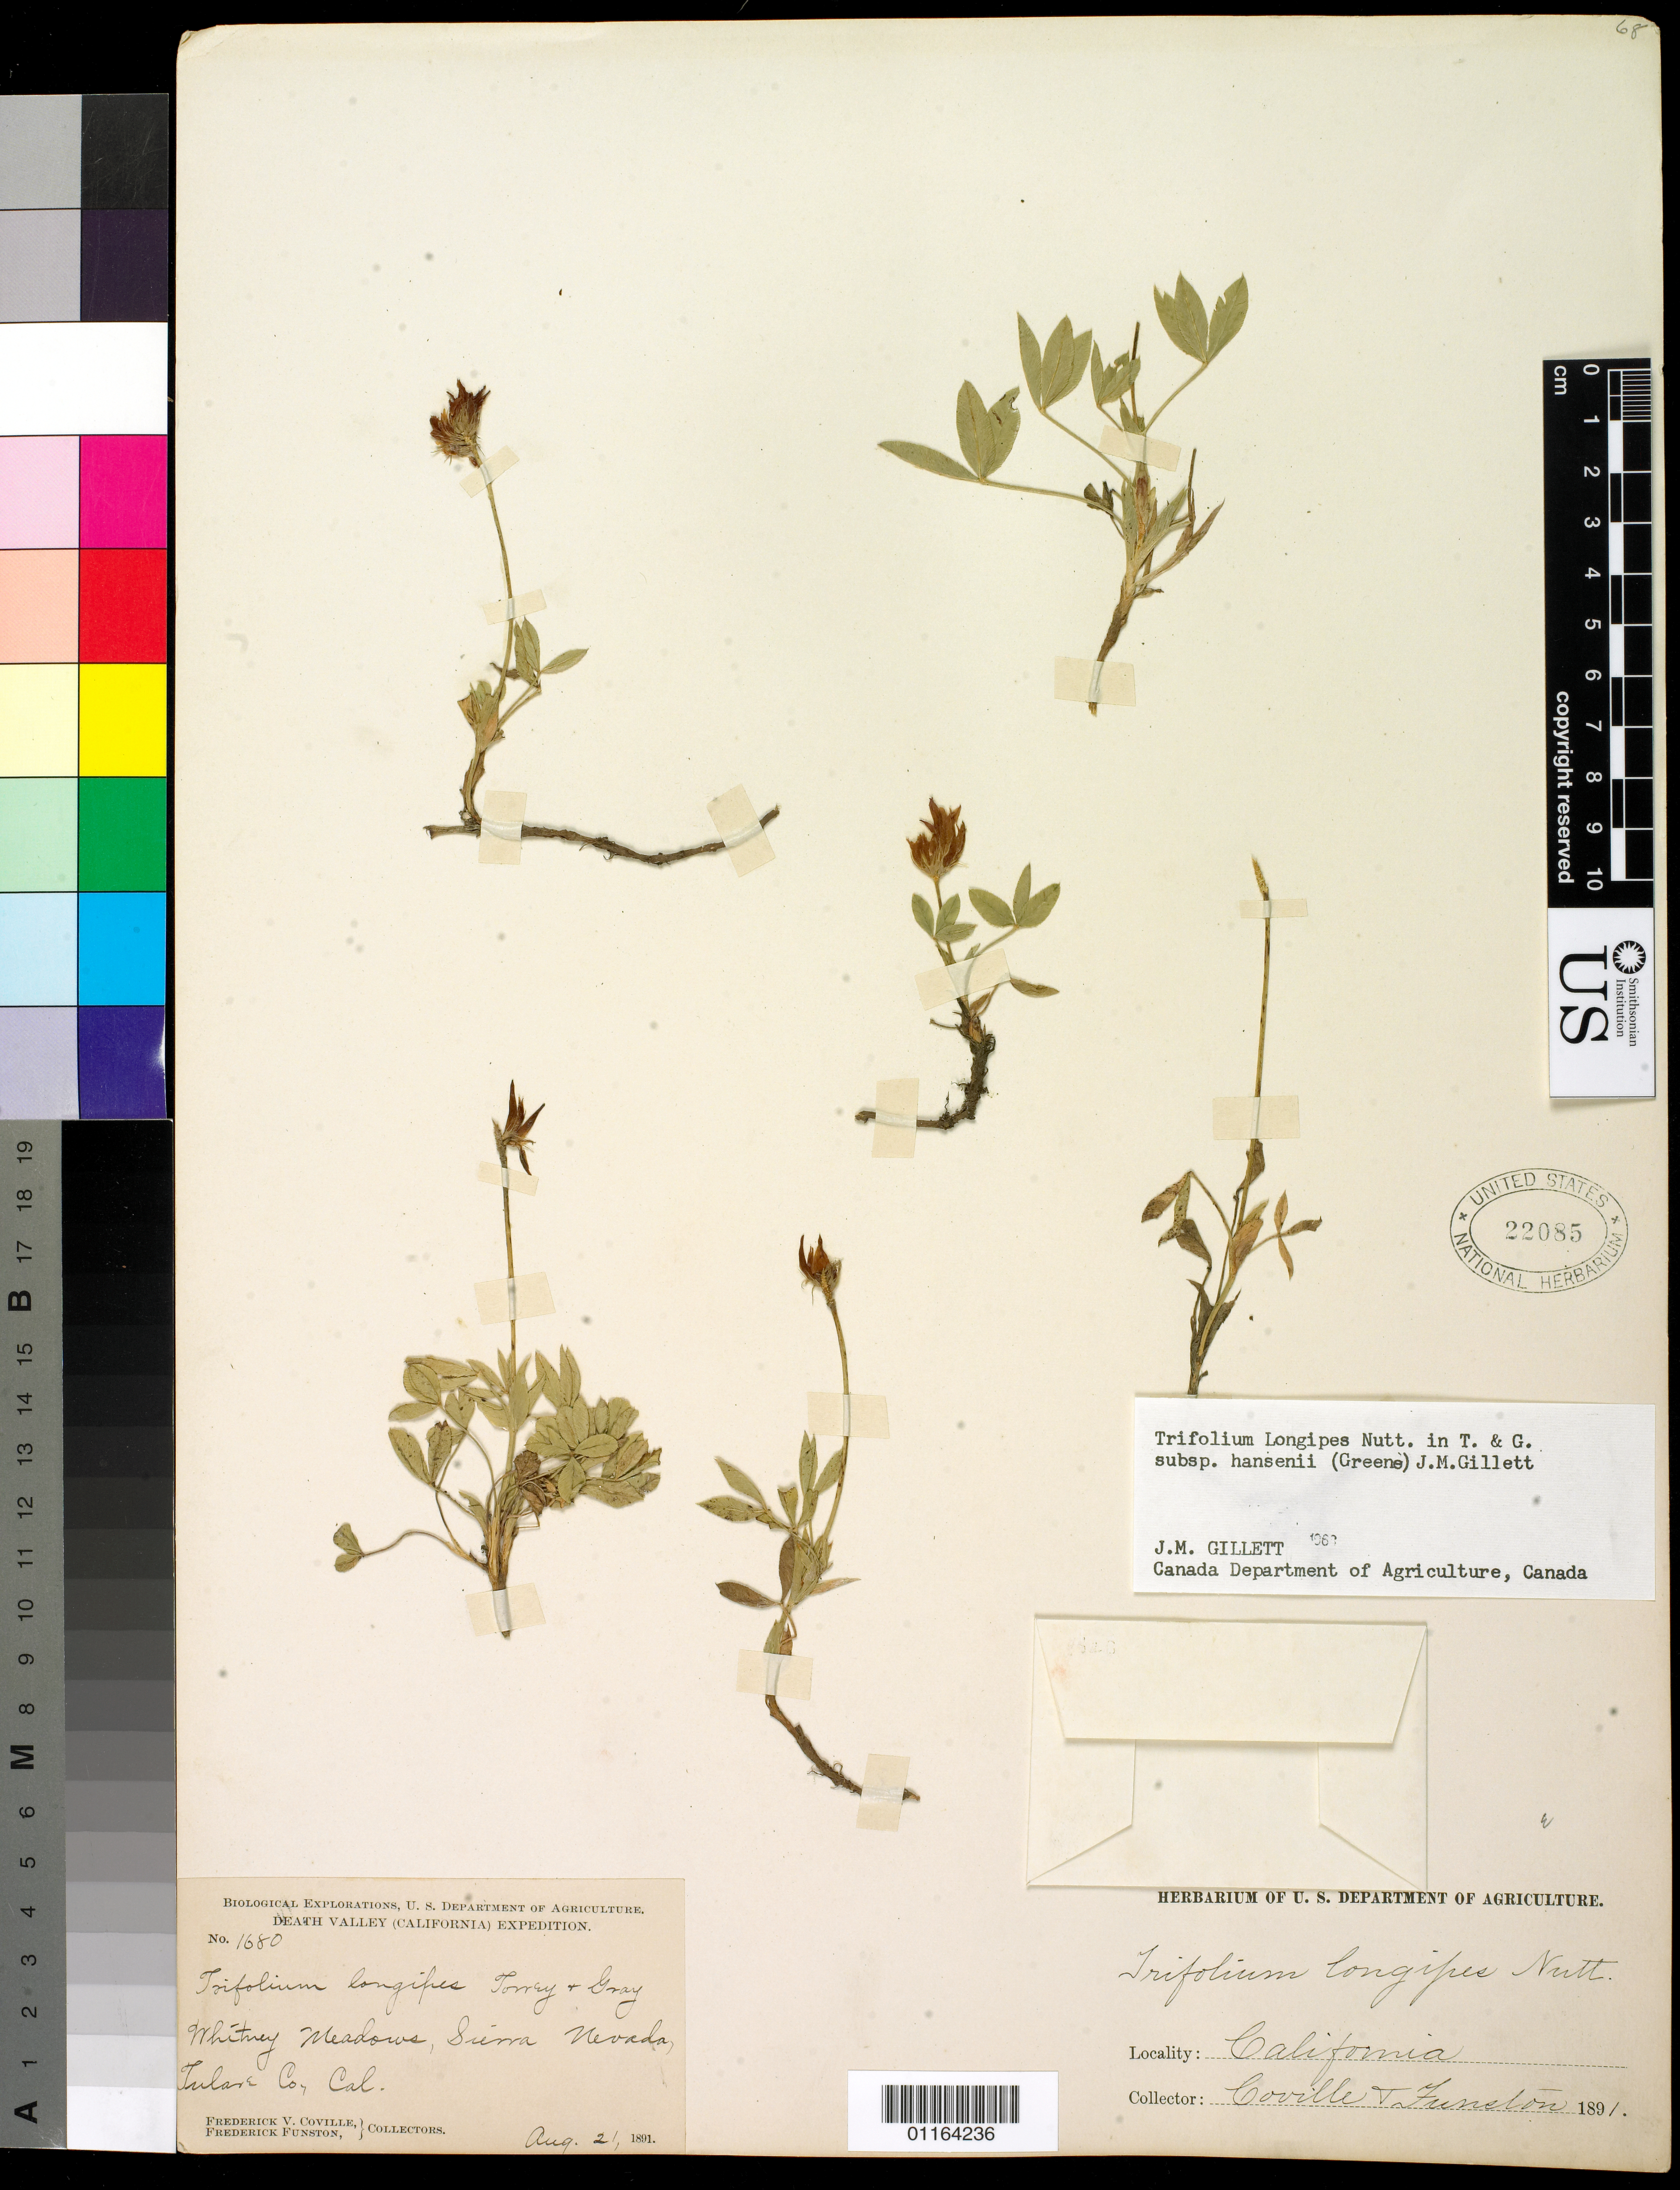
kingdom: Plantae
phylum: Tracheophyta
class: Magnoliopsida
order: Fabales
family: Fabaceae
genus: Trifolium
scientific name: Trifolium longipes subsp. hansenii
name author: (Greene) J.M. Gillett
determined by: Gillett, J. M.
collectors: F. V. Coville & F. Funston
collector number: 1680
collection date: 1891-08-21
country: United States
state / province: California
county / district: Tulare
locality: Whitney meadow, Sierra Nevada.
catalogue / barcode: US 22085